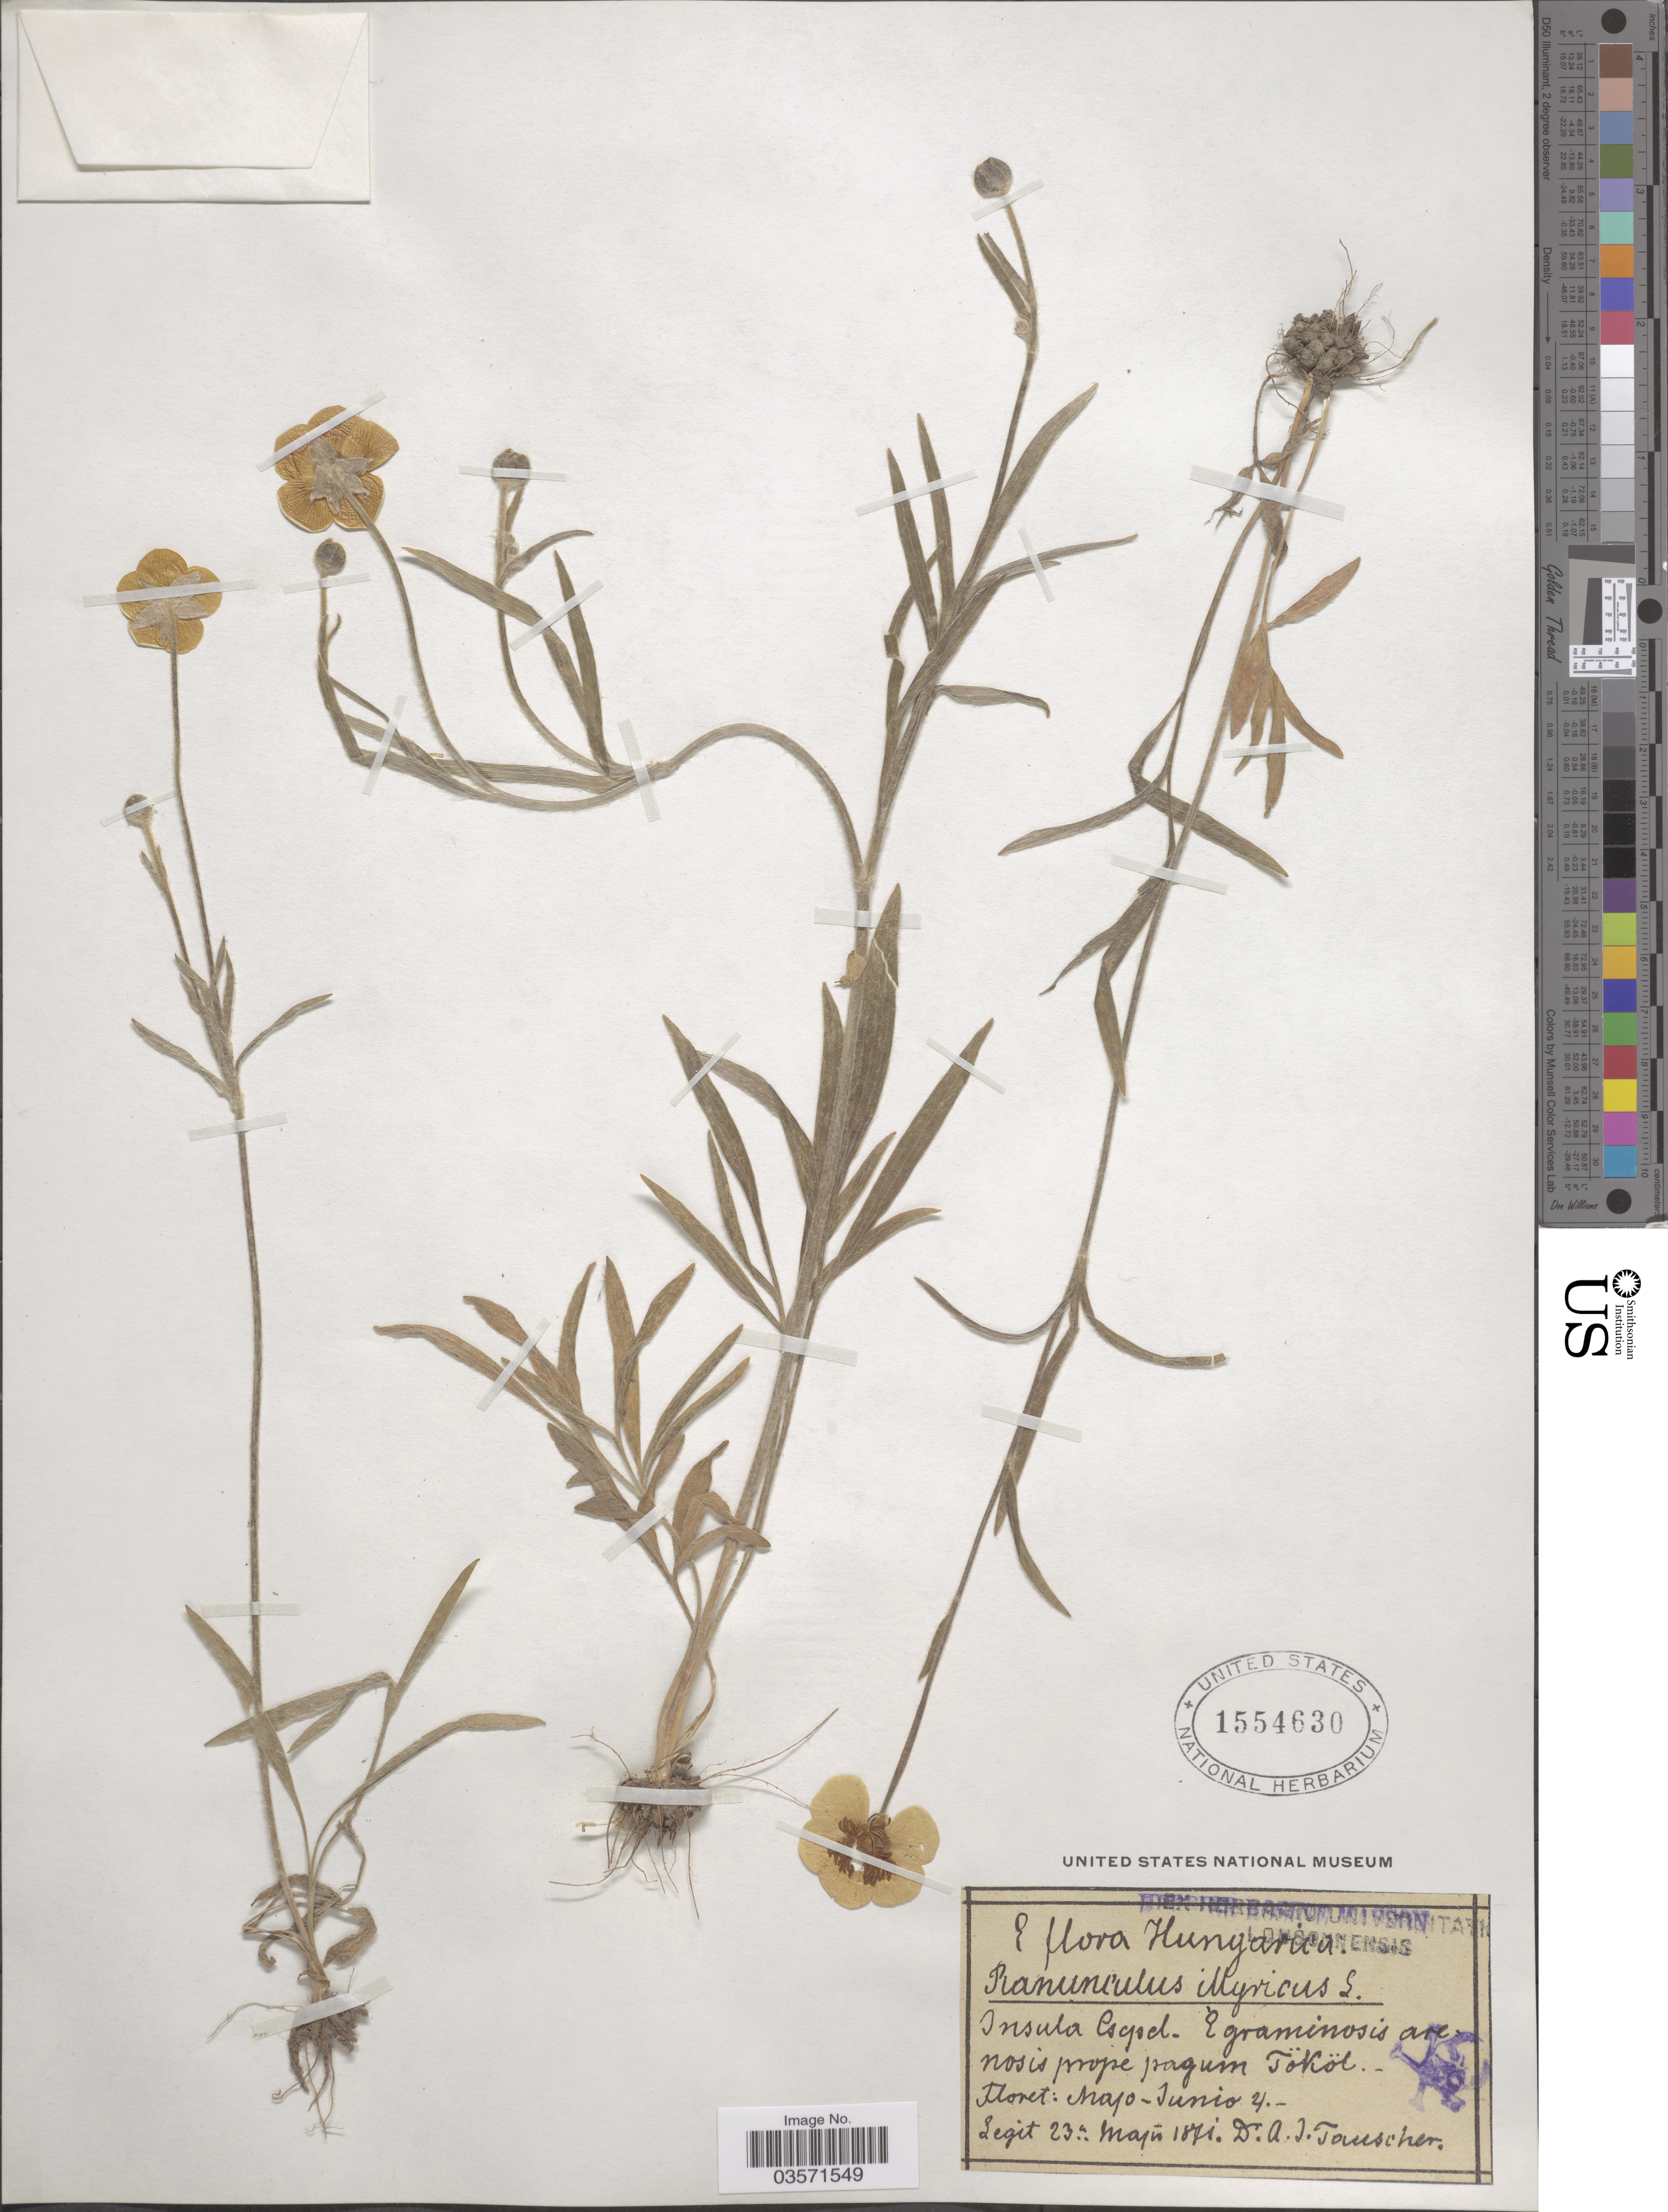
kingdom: Plantae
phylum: Tracheophyta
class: Magnoliopsida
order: Ranunculales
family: Ranunculaceae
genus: Ranunculus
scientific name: Ranunculus illyricus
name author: L.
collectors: A. Tauscher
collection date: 1871-05-23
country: Hungary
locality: Insula Csepel - Egraminosis arenosis prope pagum Tököl.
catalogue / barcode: US 1554630